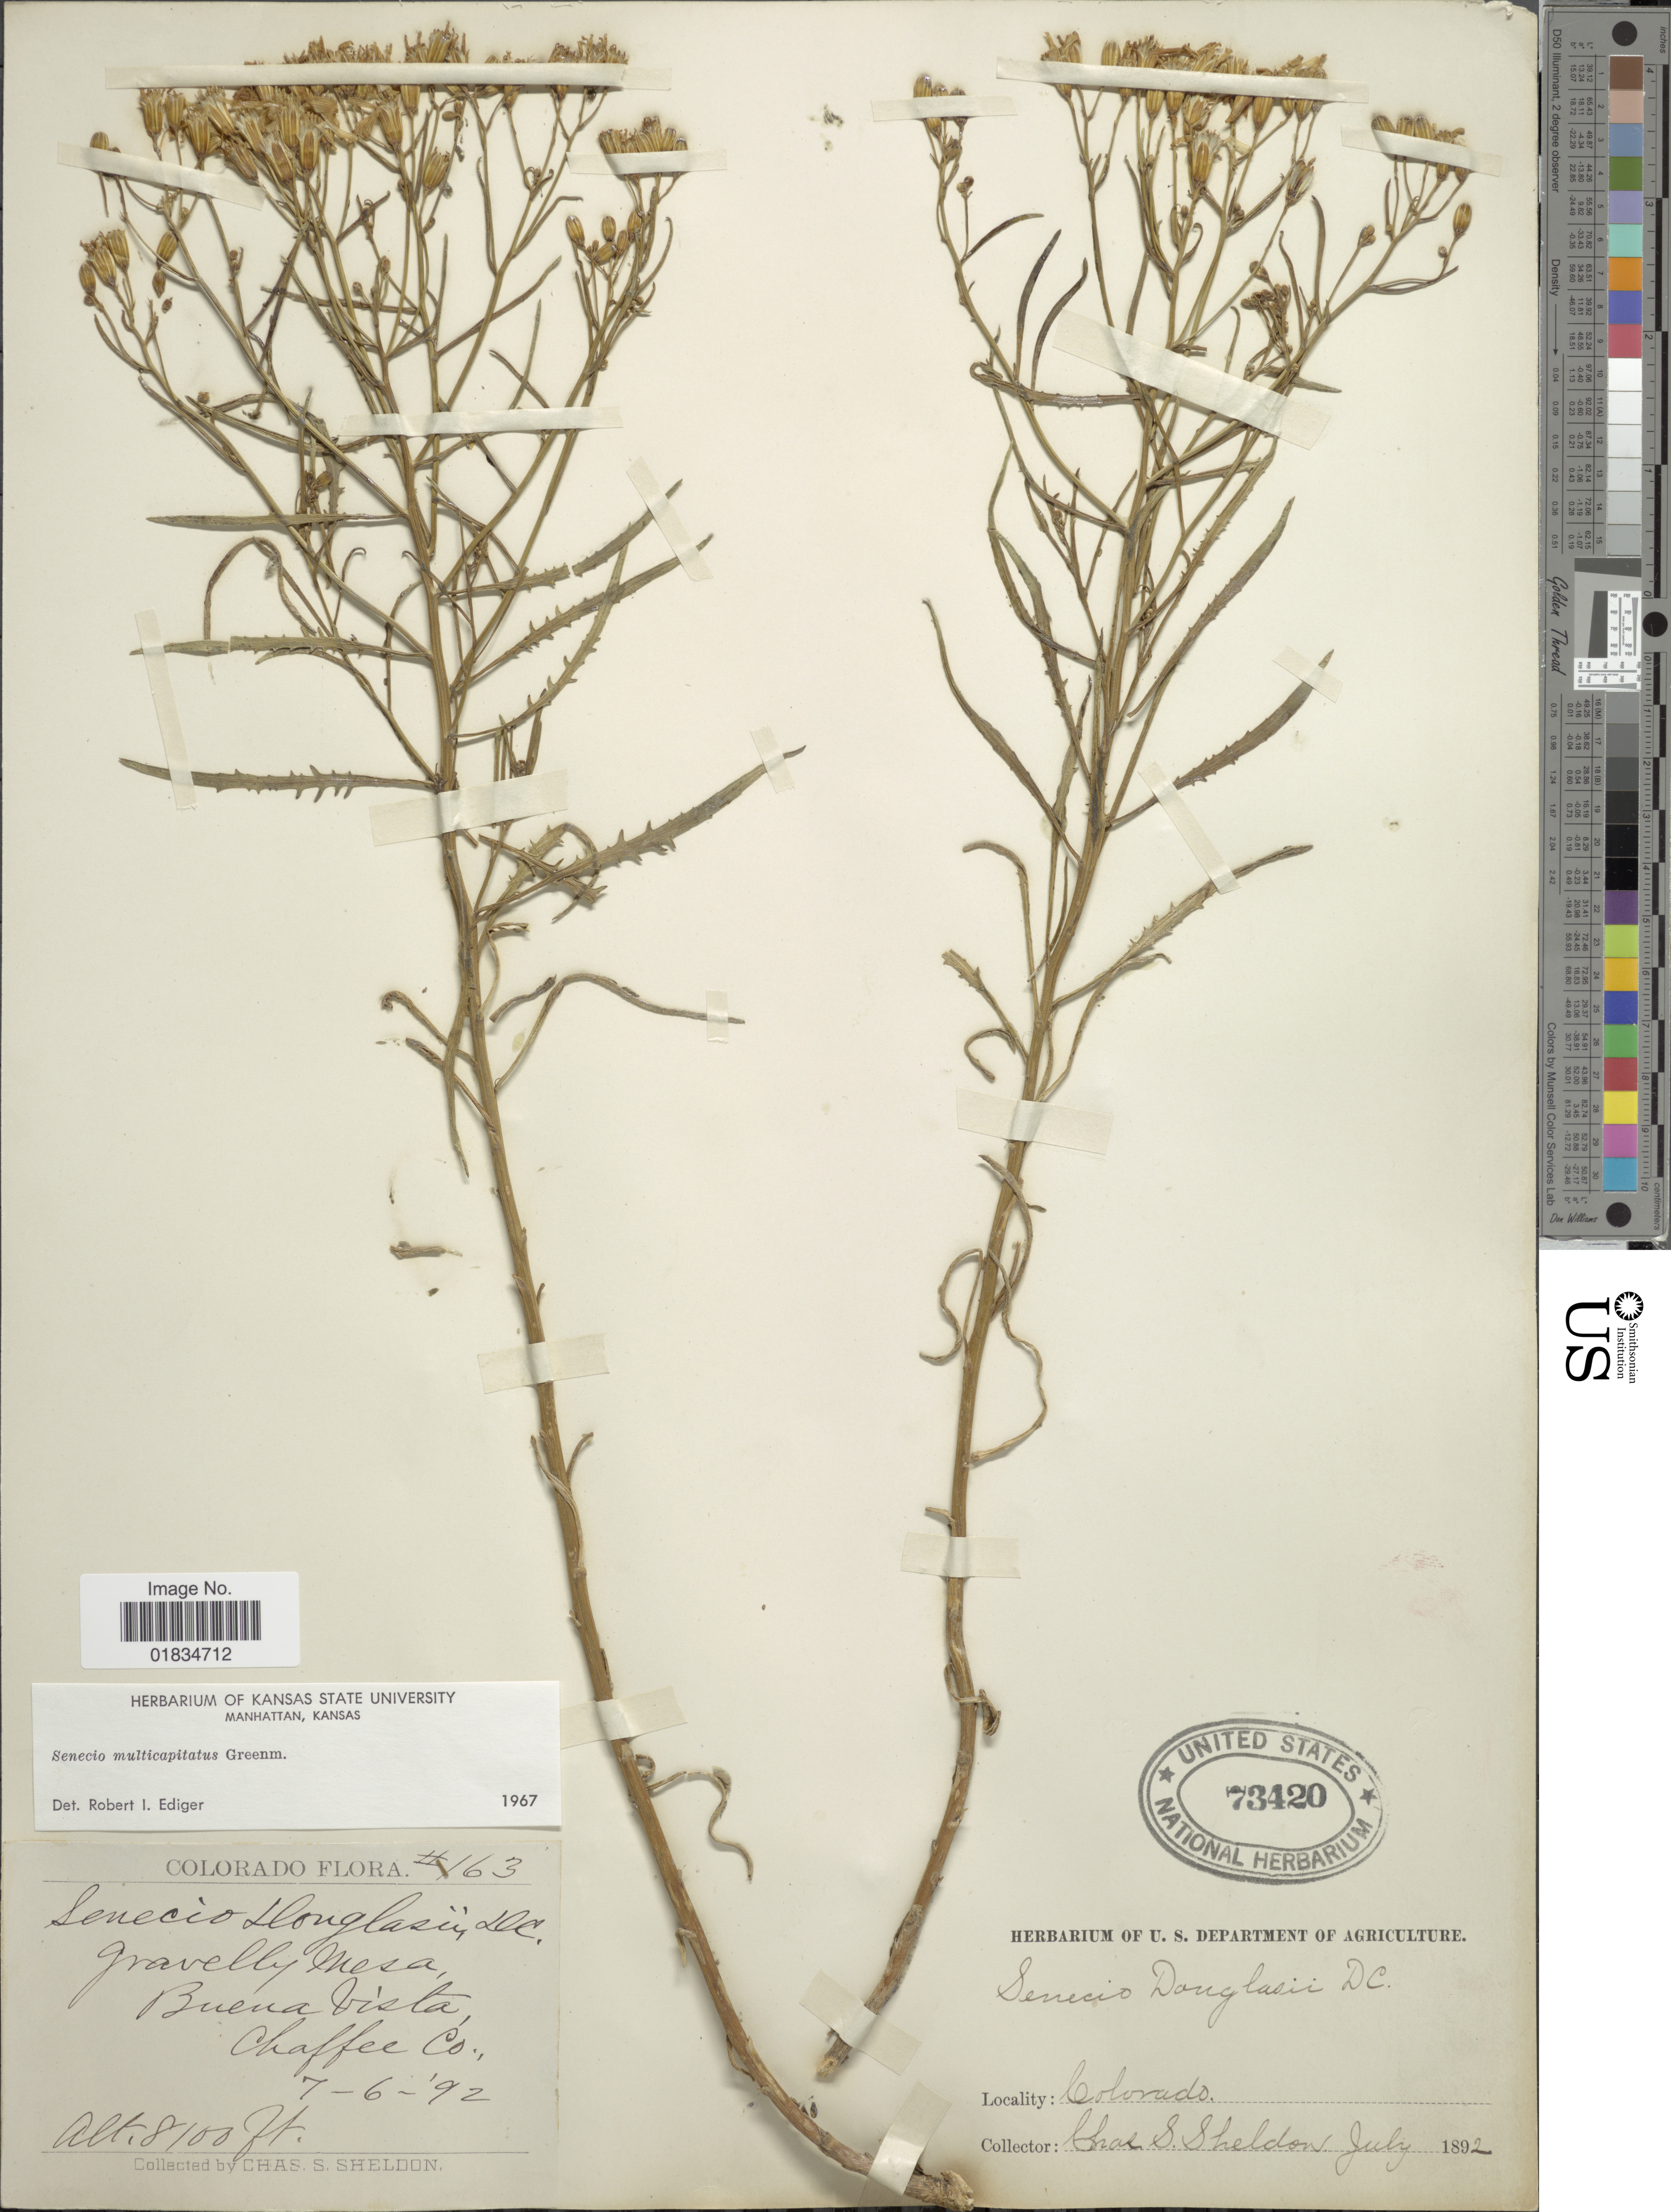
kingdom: Plantae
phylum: Tracheophyta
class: Magnoliopsida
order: Asterales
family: Asteraceae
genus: Senecio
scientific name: Senecio multicapitatus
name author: Greenm.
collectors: C. S. Sheldon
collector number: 163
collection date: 1892-07-06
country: United States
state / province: Colorado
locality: Gravelley Mes Buena Vista Chaffee Co.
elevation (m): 2469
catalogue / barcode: US 73420